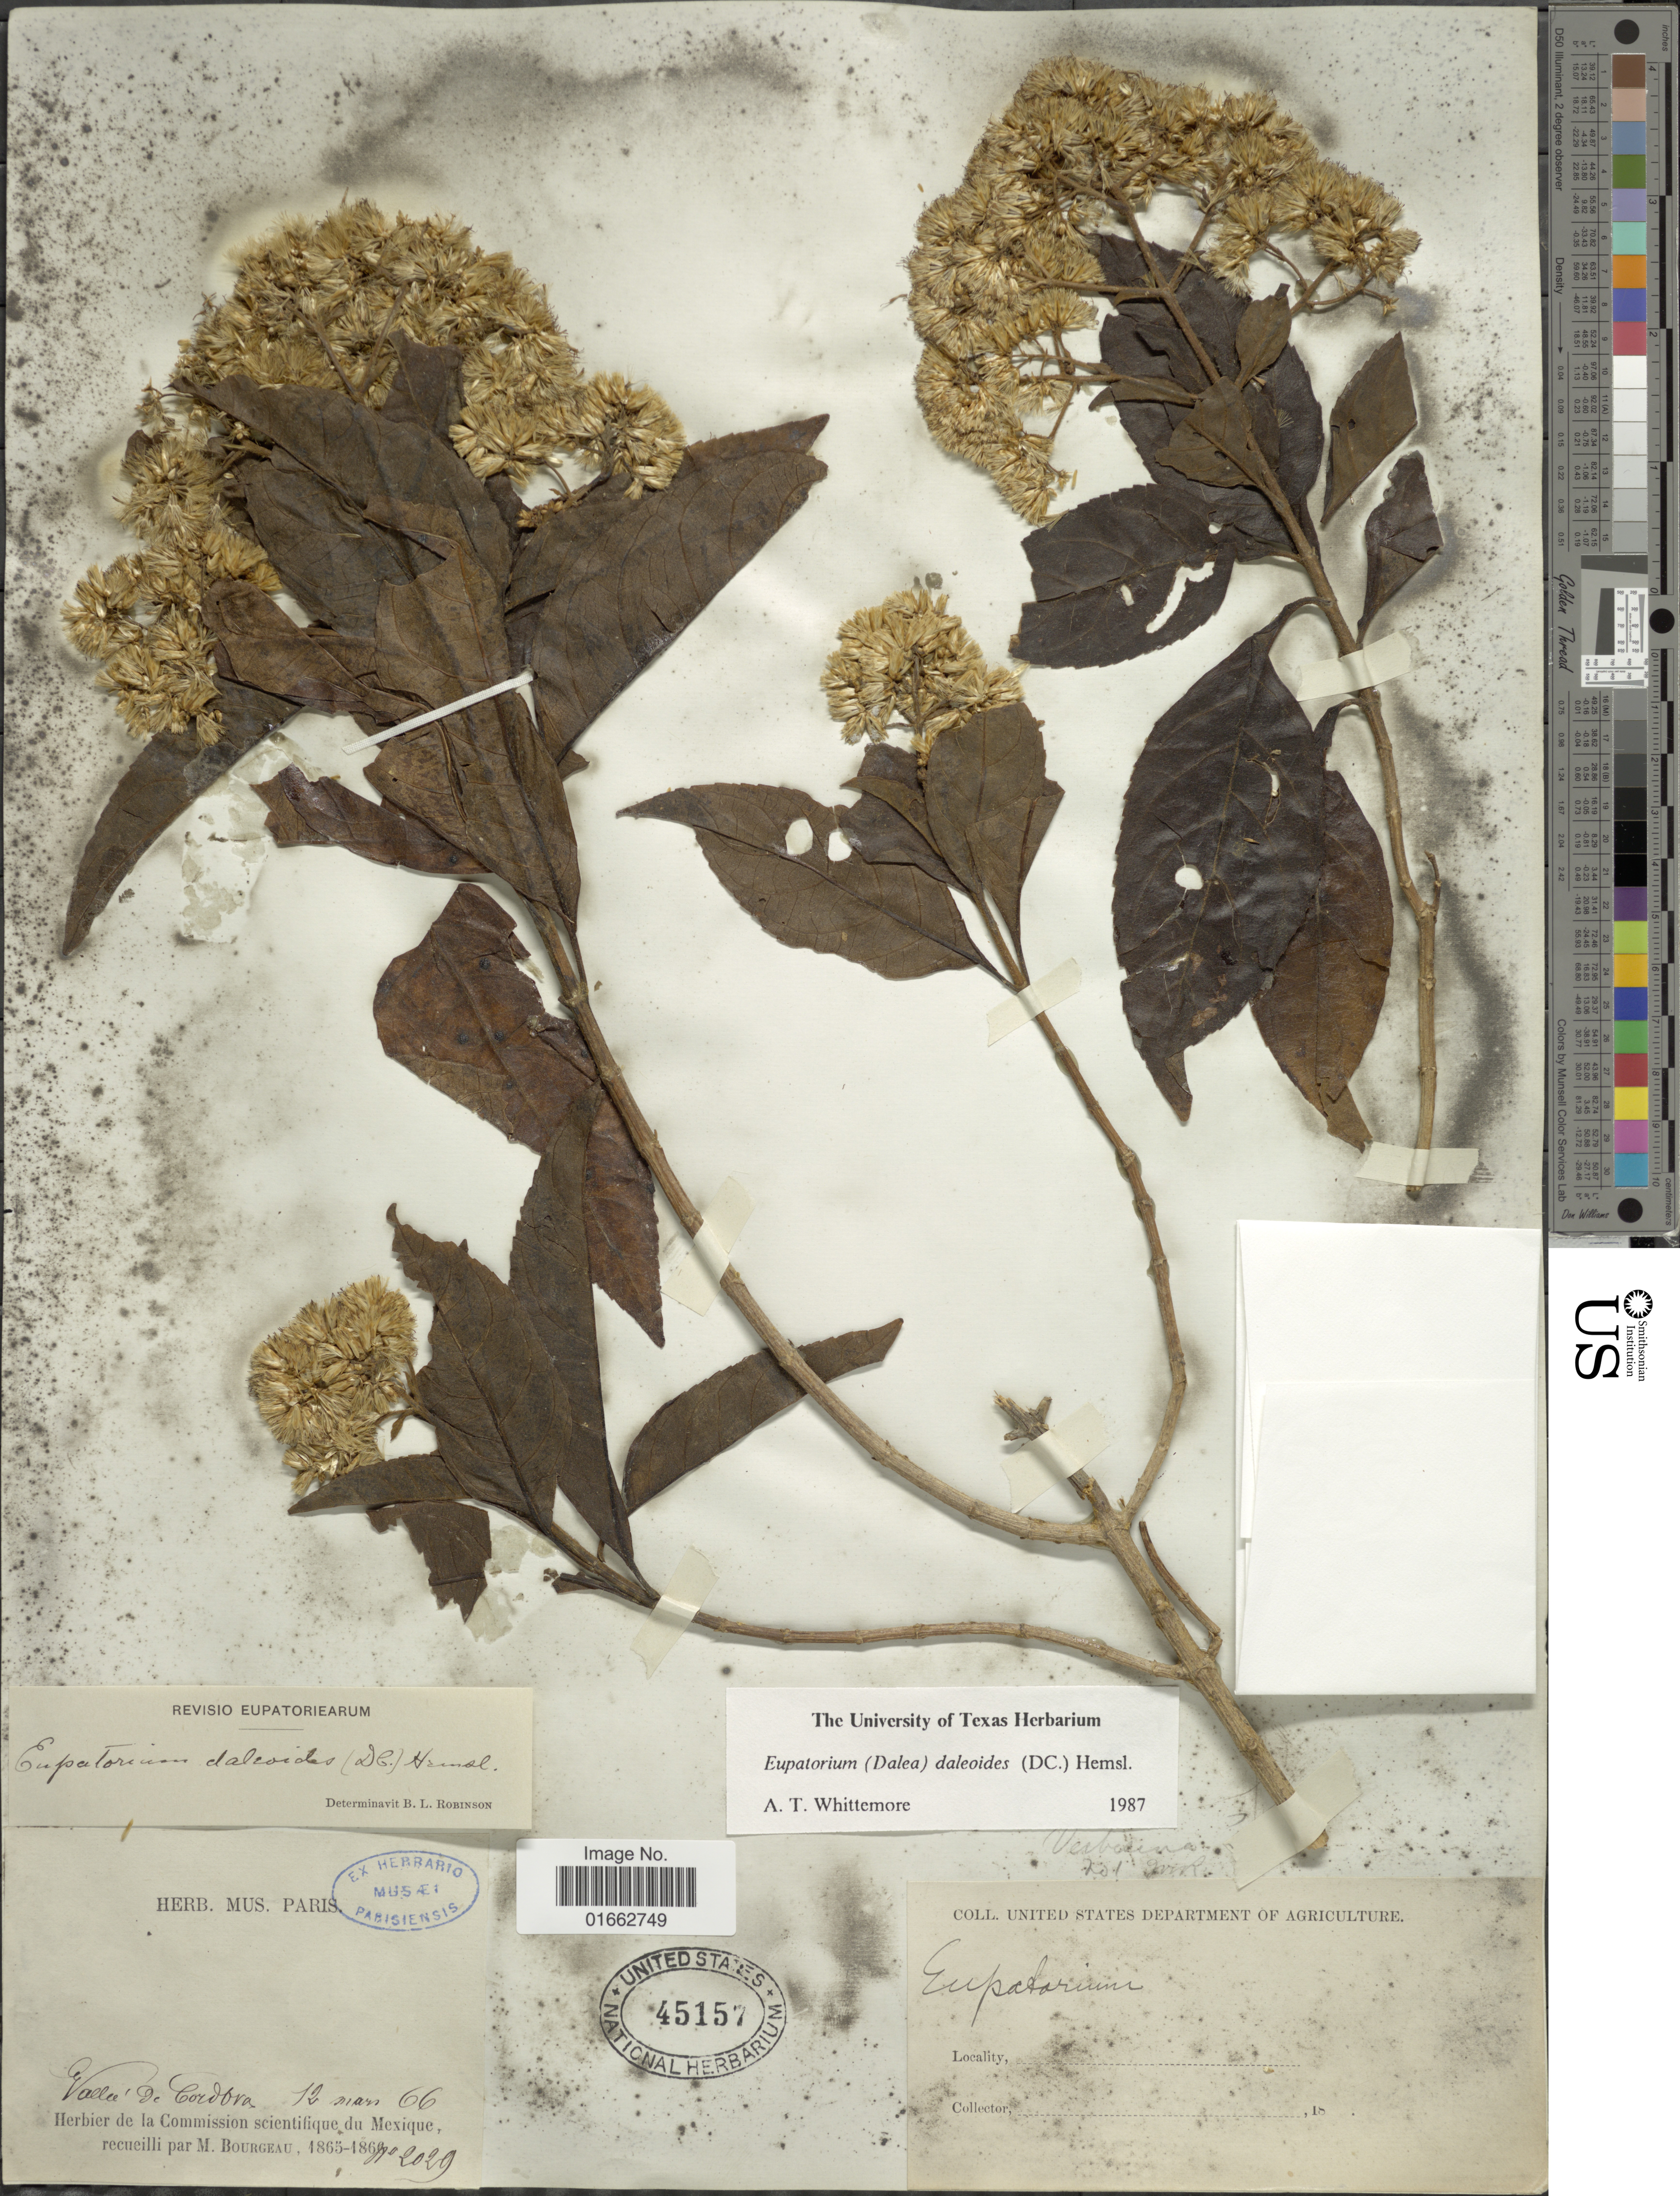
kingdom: Plantae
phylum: Tracheophyta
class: Magnoliopsida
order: Asterales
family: Asteraceae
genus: Critonia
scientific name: Critonia daleoides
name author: DC.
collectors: M. Bourgeau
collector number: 2029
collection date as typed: Transcribed d/m/y: 12/3/66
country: Mexico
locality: Vallee de Cordova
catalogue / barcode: US 45157